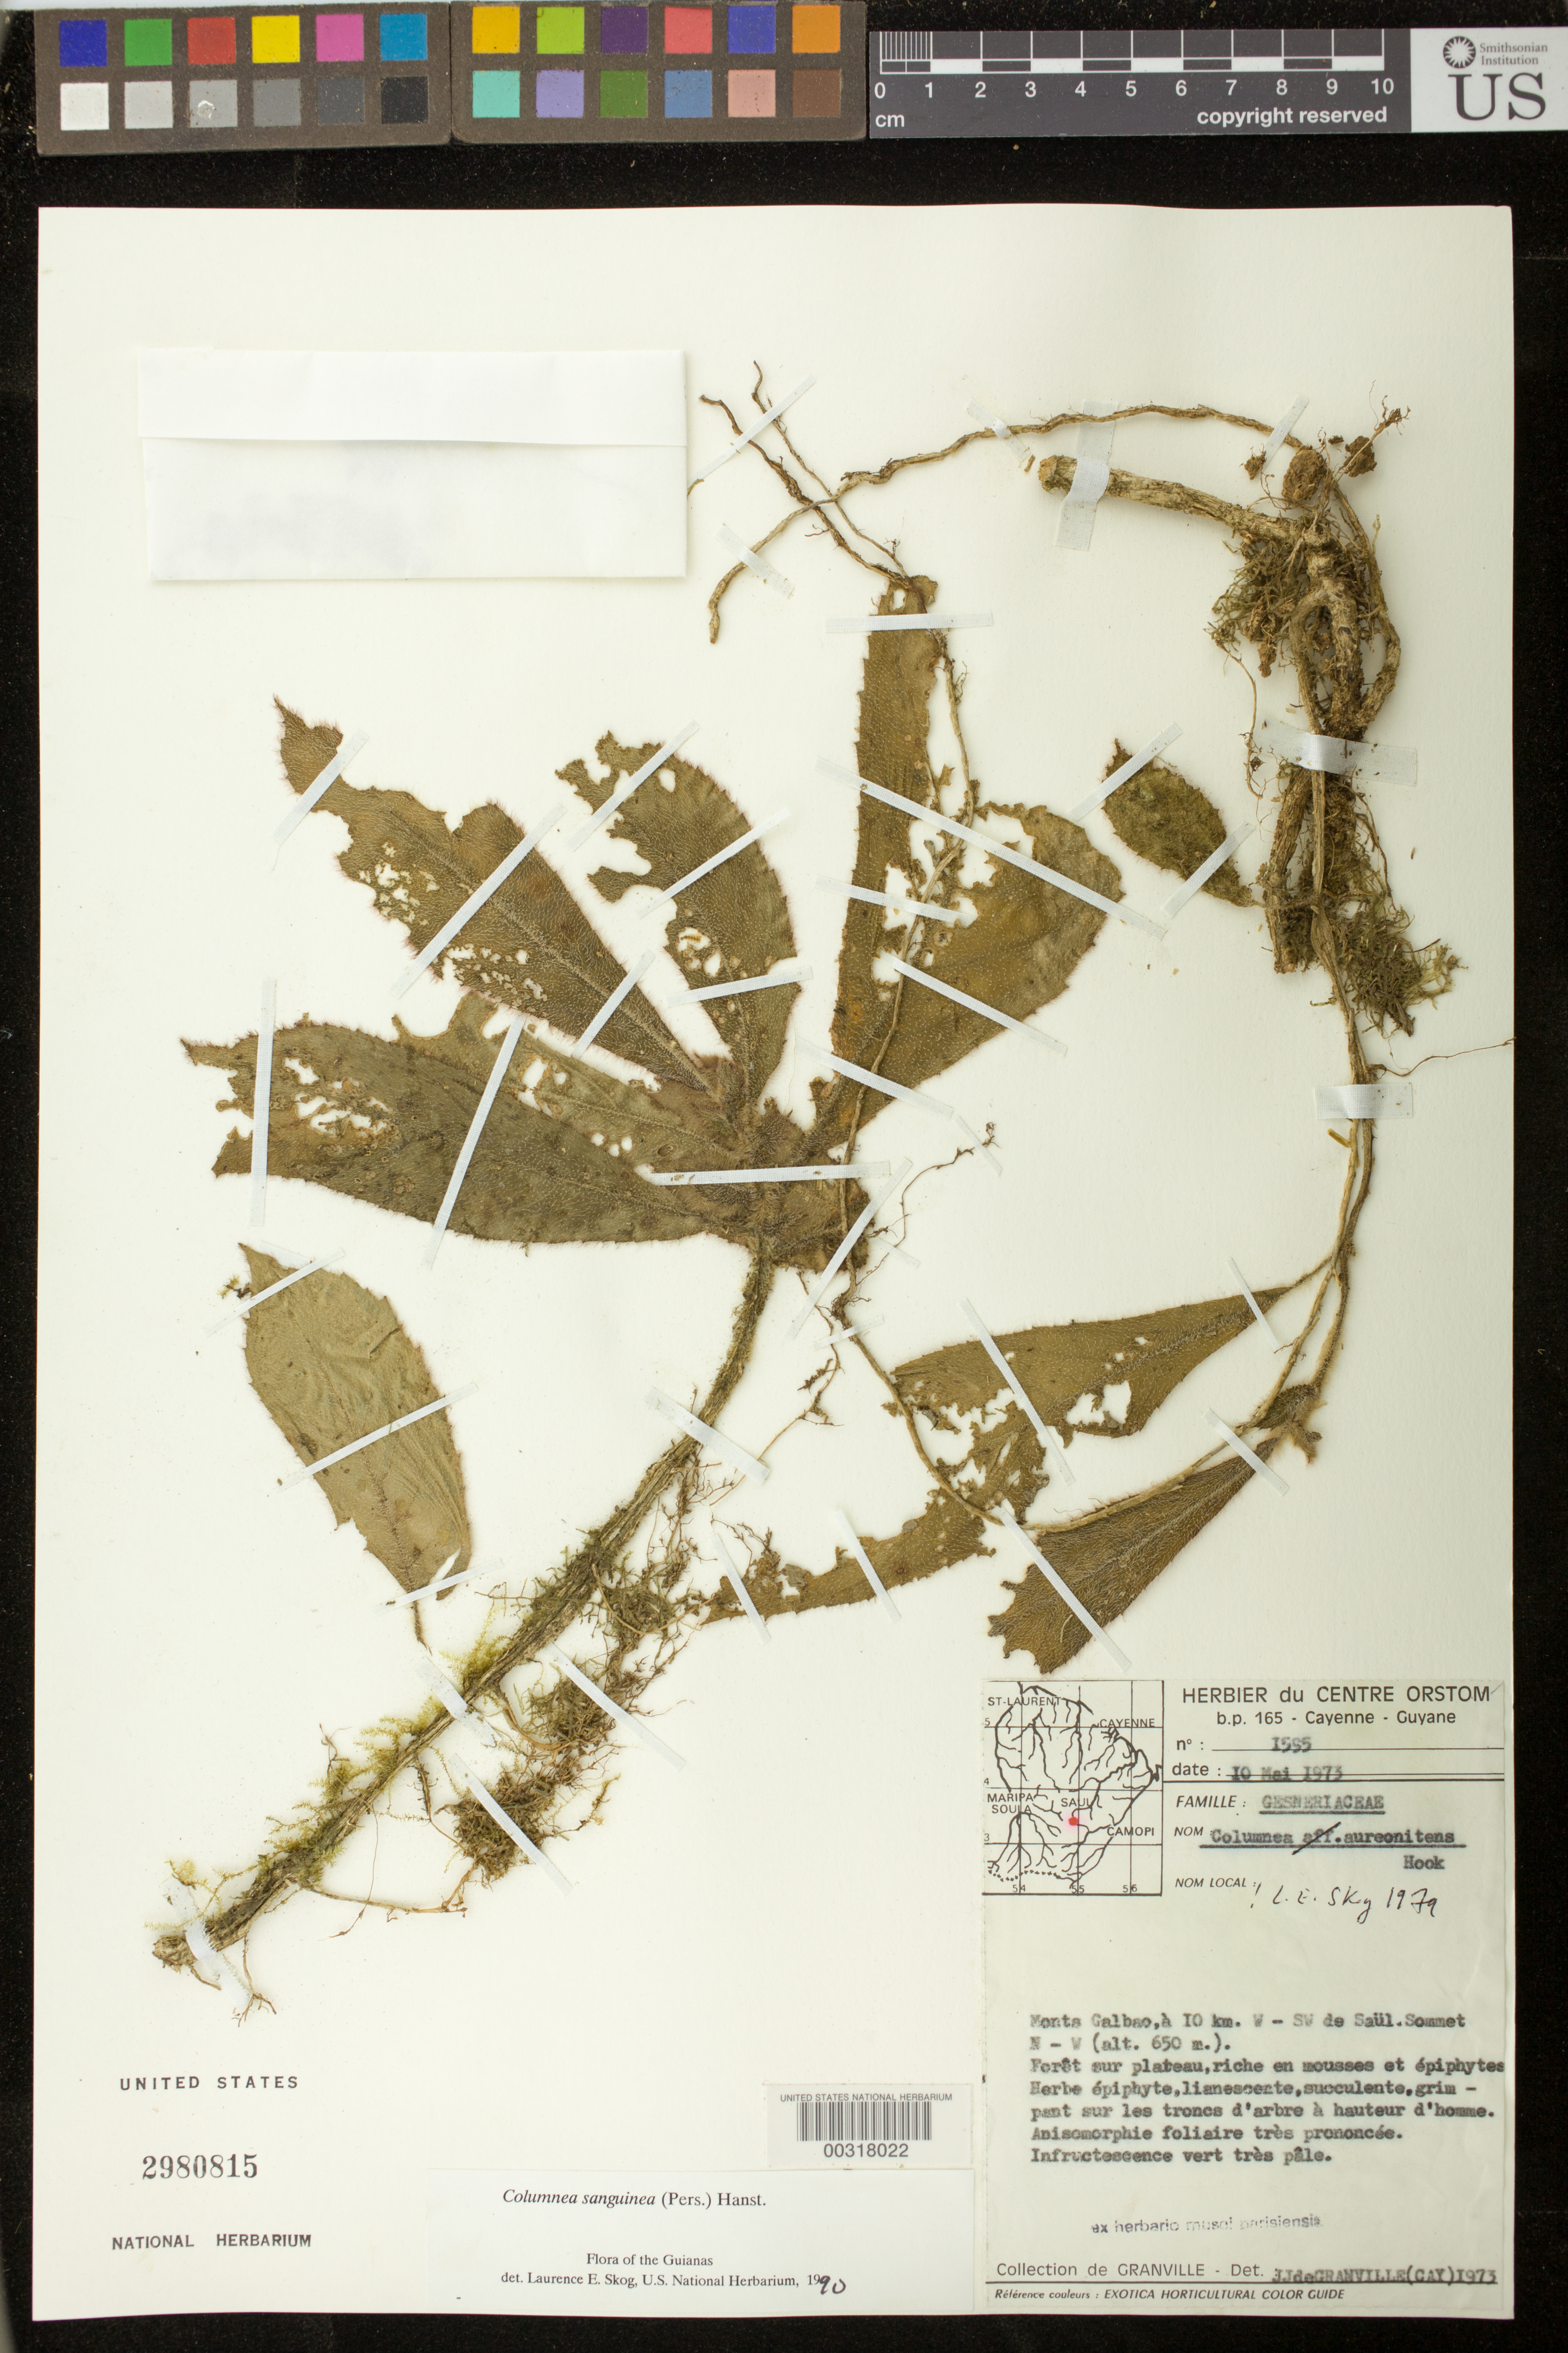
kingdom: Plantae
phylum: Tracheophyta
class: Magnoliopsida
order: Lamiales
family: Gesneriaceae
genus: Columnea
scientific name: Columnea sanguinea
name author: (Pers.) Hanst.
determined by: Skog, Laurence E.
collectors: J.-J. de Granville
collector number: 1595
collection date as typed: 10 May 1973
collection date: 1973-05-10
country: French Guiana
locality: Monts Galbao, à 10 km WSW de Saül, sommet NW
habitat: Forêt sur plateau, riche en mousses et épiphytes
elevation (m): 650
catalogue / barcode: US 2980815